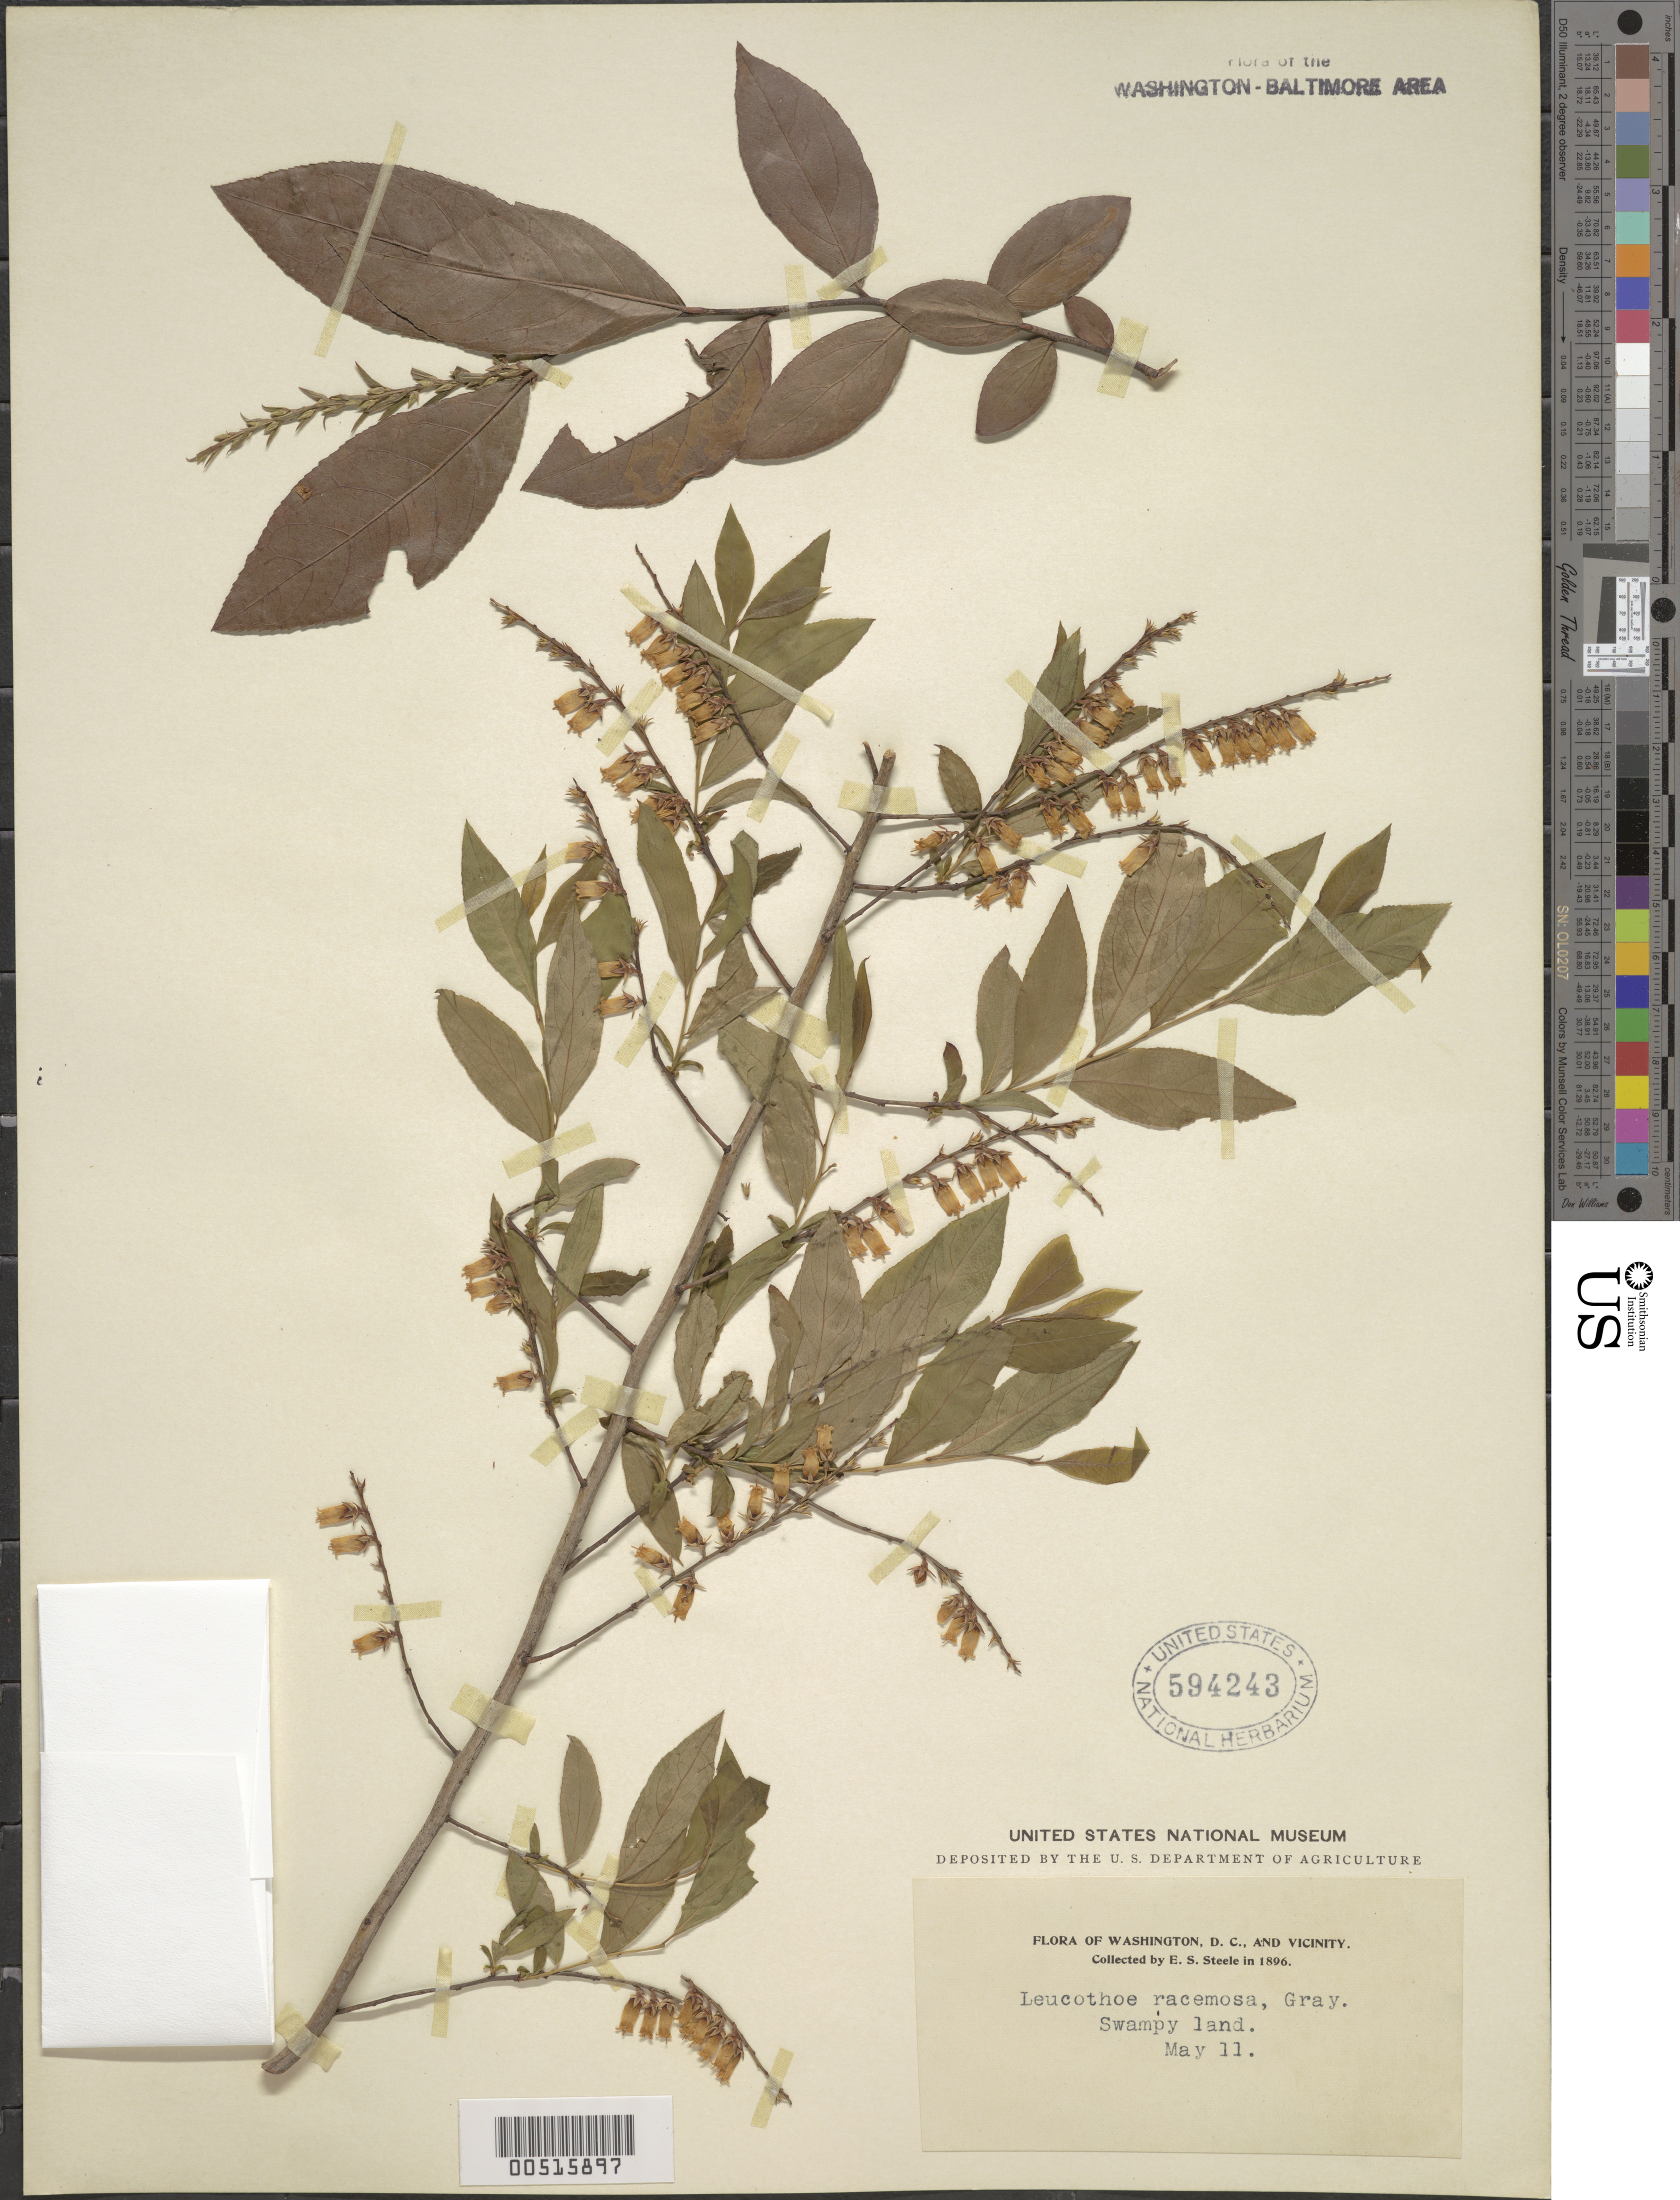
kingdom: Plantae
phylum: Tracheophyta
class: Magnoliopsida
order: Ericales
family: Ericaceae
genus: Leucothoe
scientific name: Leucothoë racemosa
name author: (L.) A. Gray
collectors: E. Steele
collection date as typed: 11 May 1896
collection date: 1896-05-11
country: United States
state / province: District of Columbia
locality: Swampy land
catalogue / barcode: US 594243